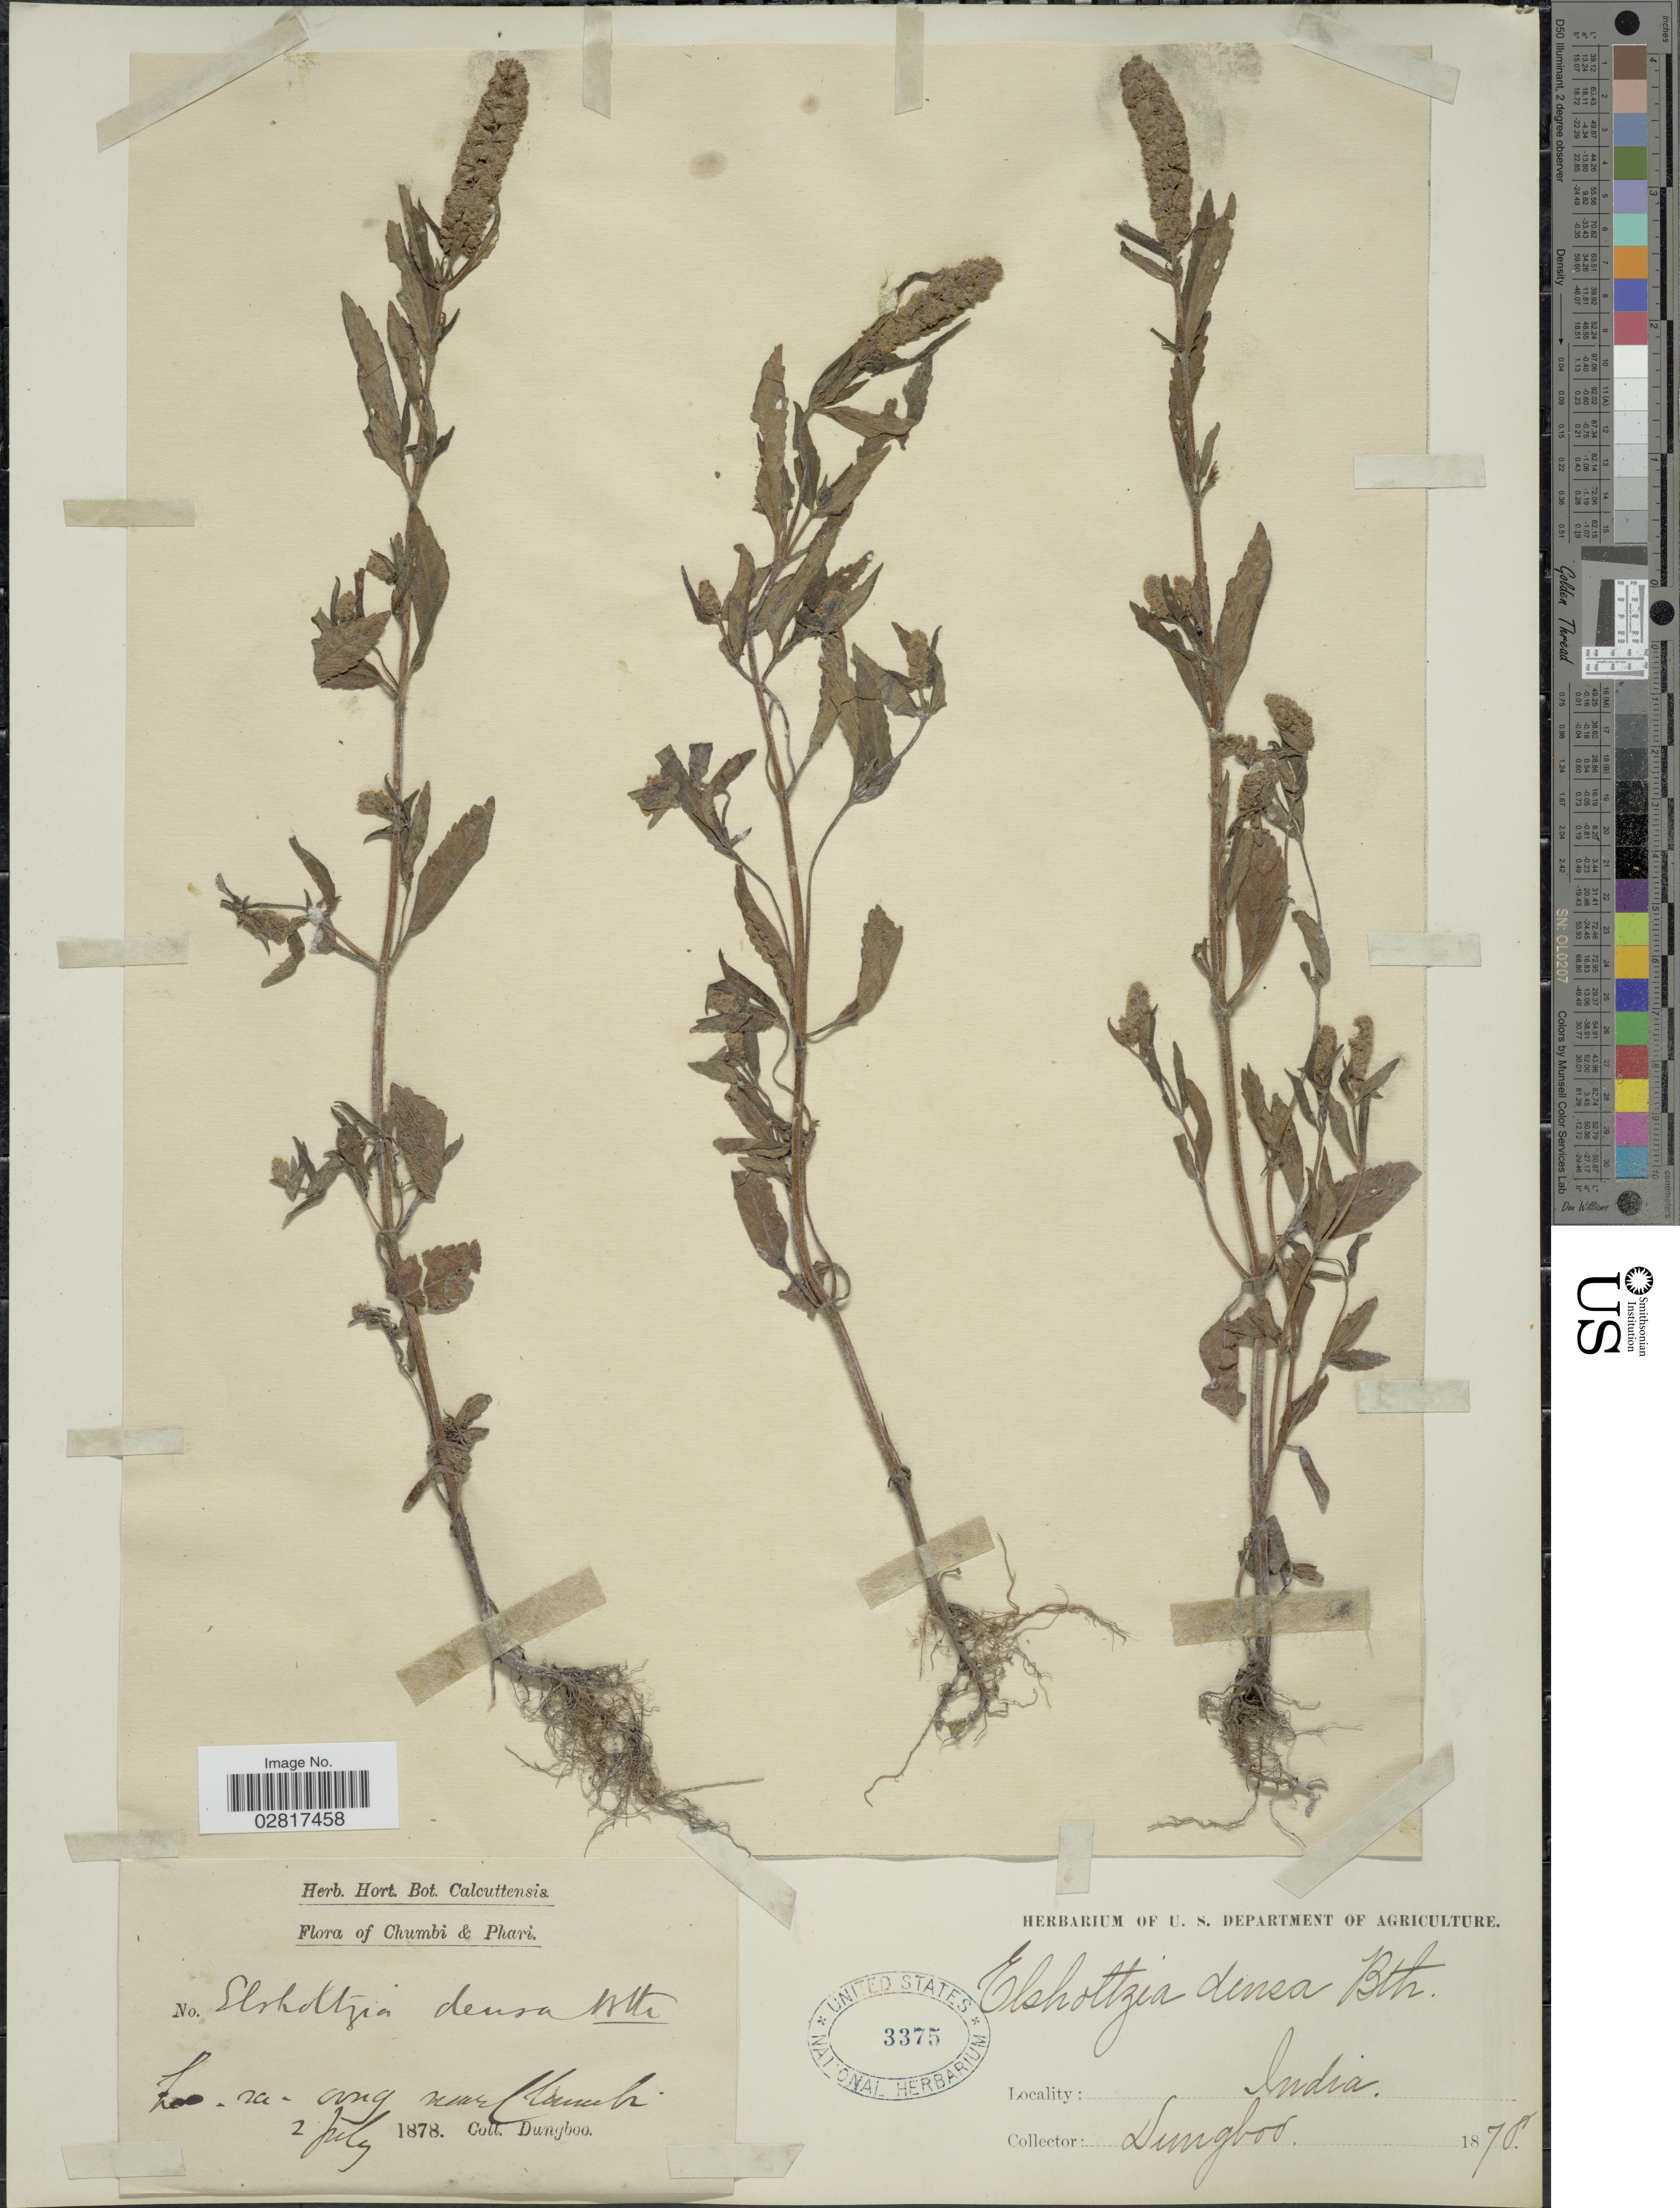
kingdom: Plantae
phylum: Tracheophyta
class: Magnoliopsida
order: Lamiales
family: Lamiaceae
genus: Elsholtzia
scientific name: Elsholtzia densa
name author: Benth.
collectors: Dungboo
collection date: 1878-07-02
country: India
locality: Chumbi & Phari, Loo-ra-ang [interpreted] near Chumbi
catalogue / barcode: US 3375